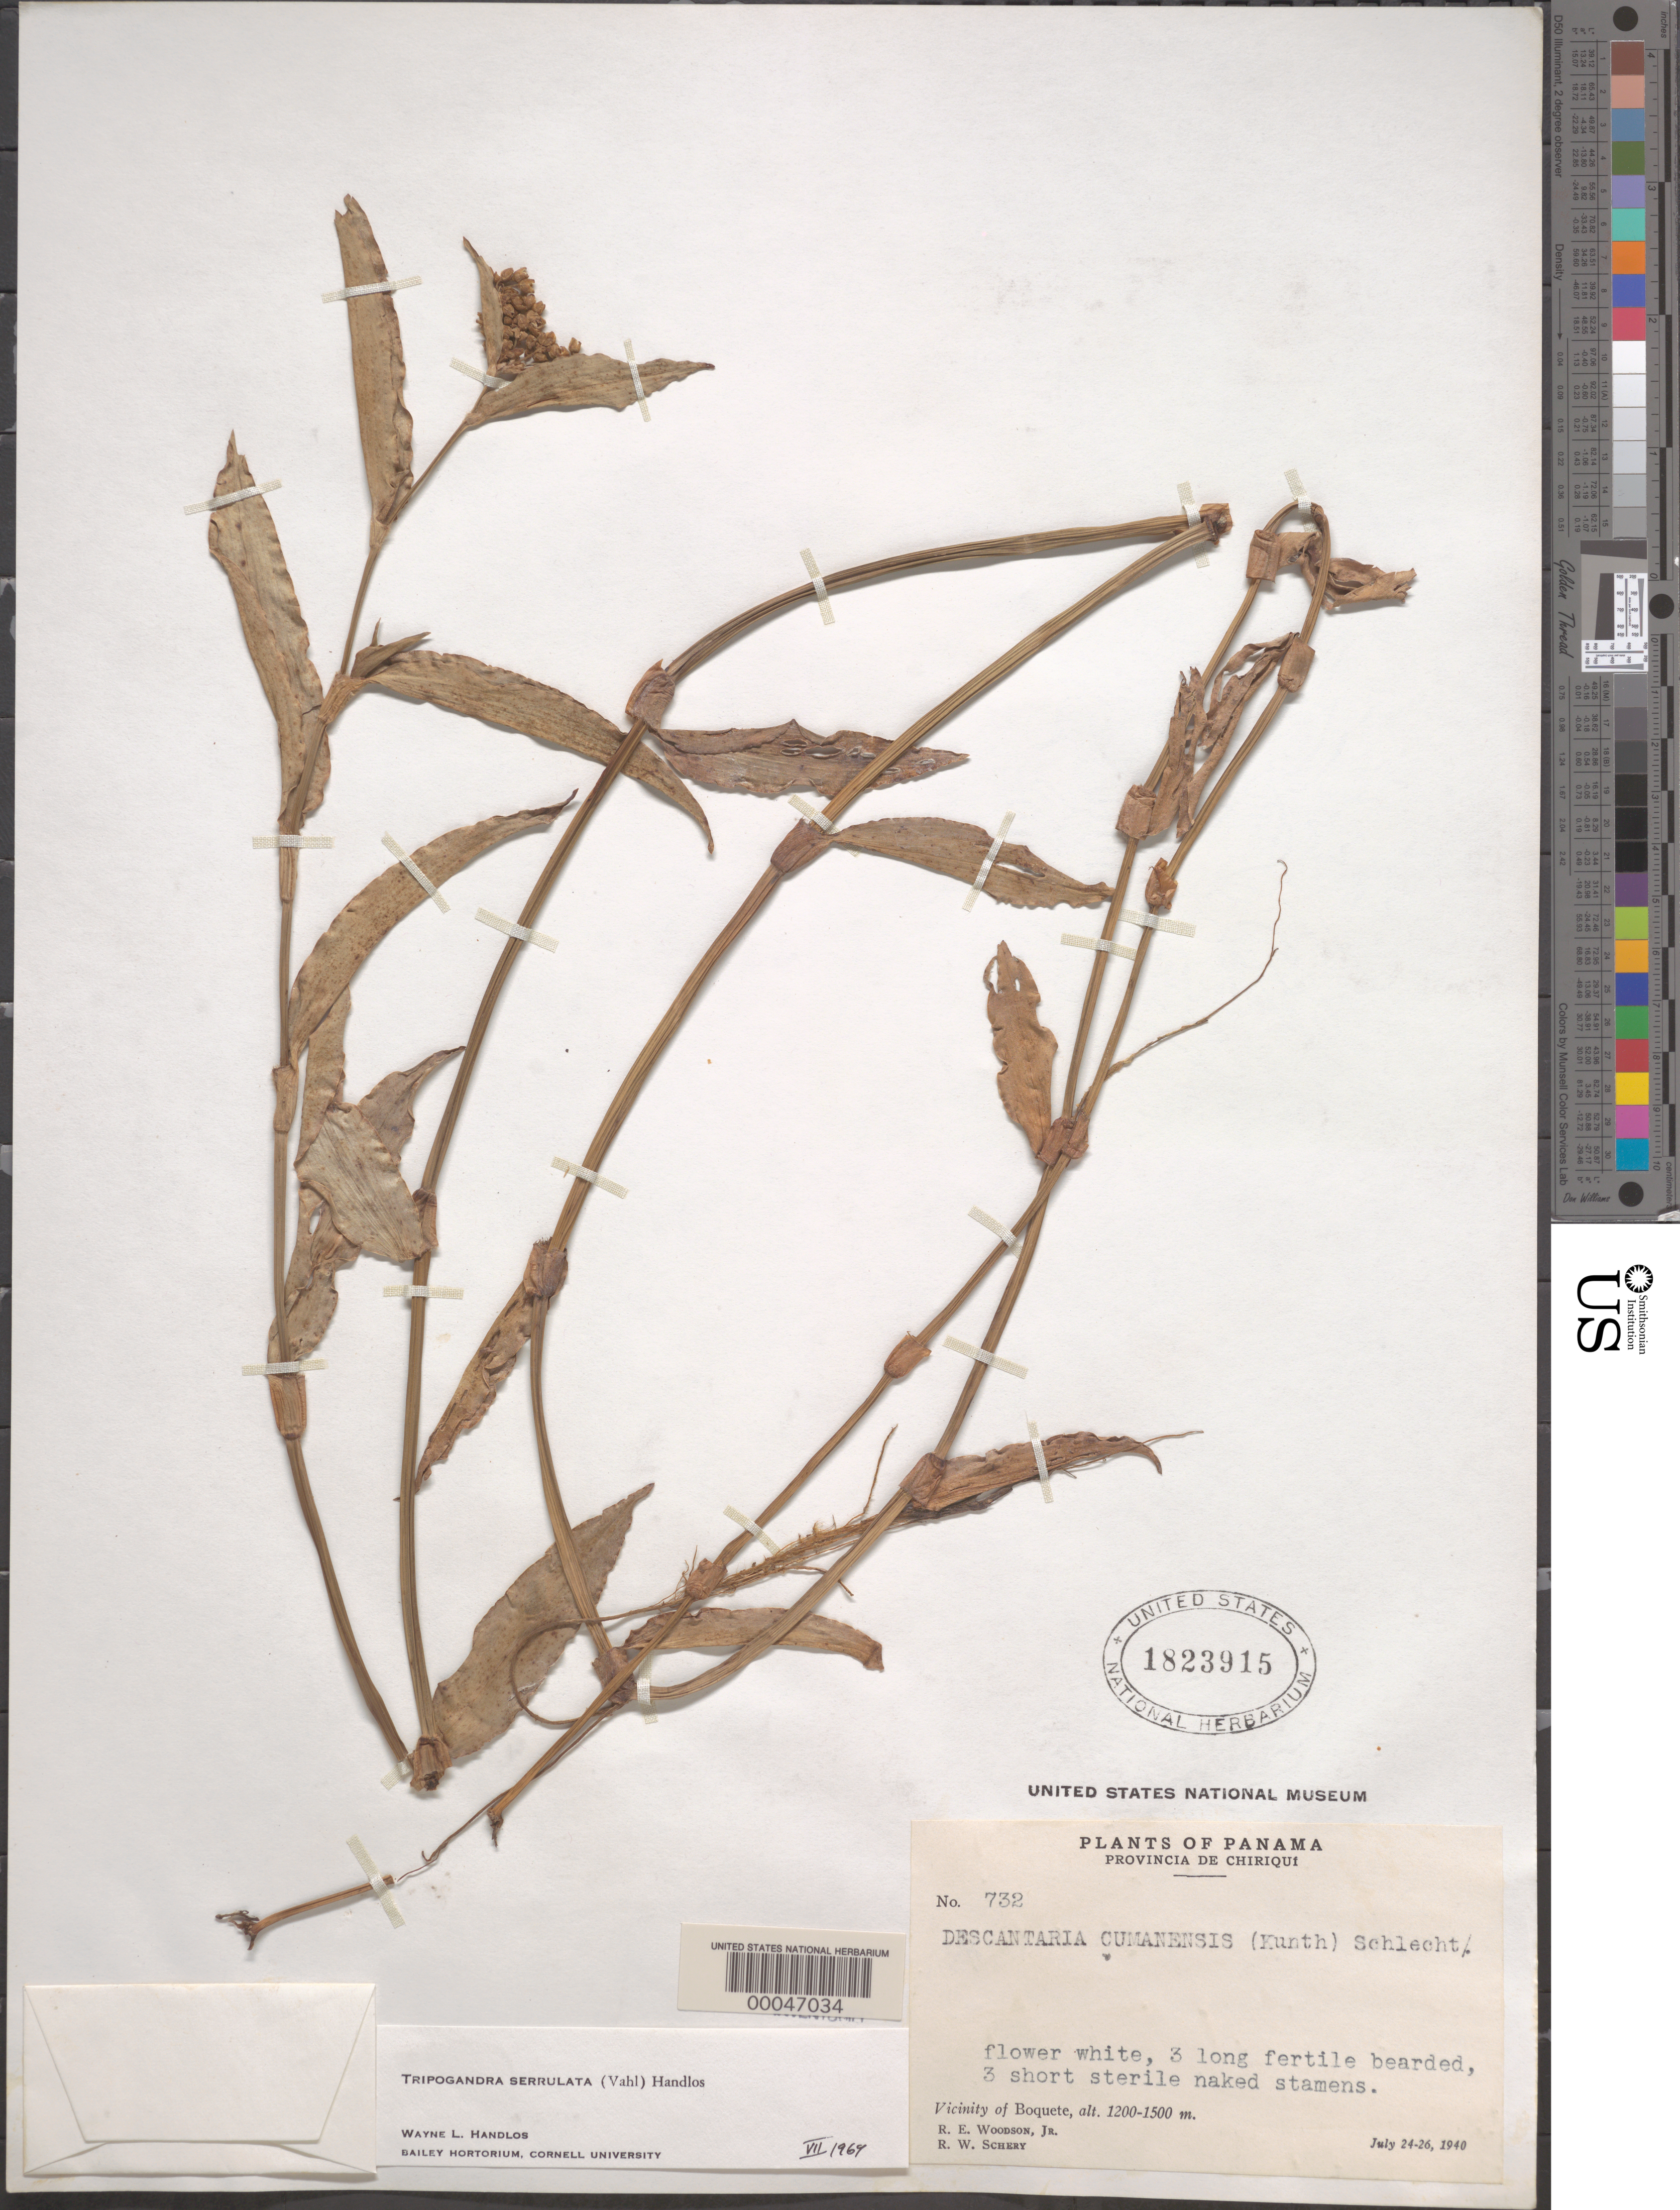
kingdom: Plantae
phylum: Tracheophyta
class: Liliopsida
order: Commelinales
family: Commelinaceae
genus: Tripogandra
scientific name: Tripogandra serrulata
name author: (Vahl) Handlos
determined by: Handlos, W. L.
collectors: R. E. Woodson & R. W. Schery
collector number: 732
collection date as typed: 24 Jul 1940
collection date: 1940-07-24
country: Panama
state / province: Chiriquí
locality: Near Boquete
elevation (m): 1200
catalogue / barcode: US 1823915